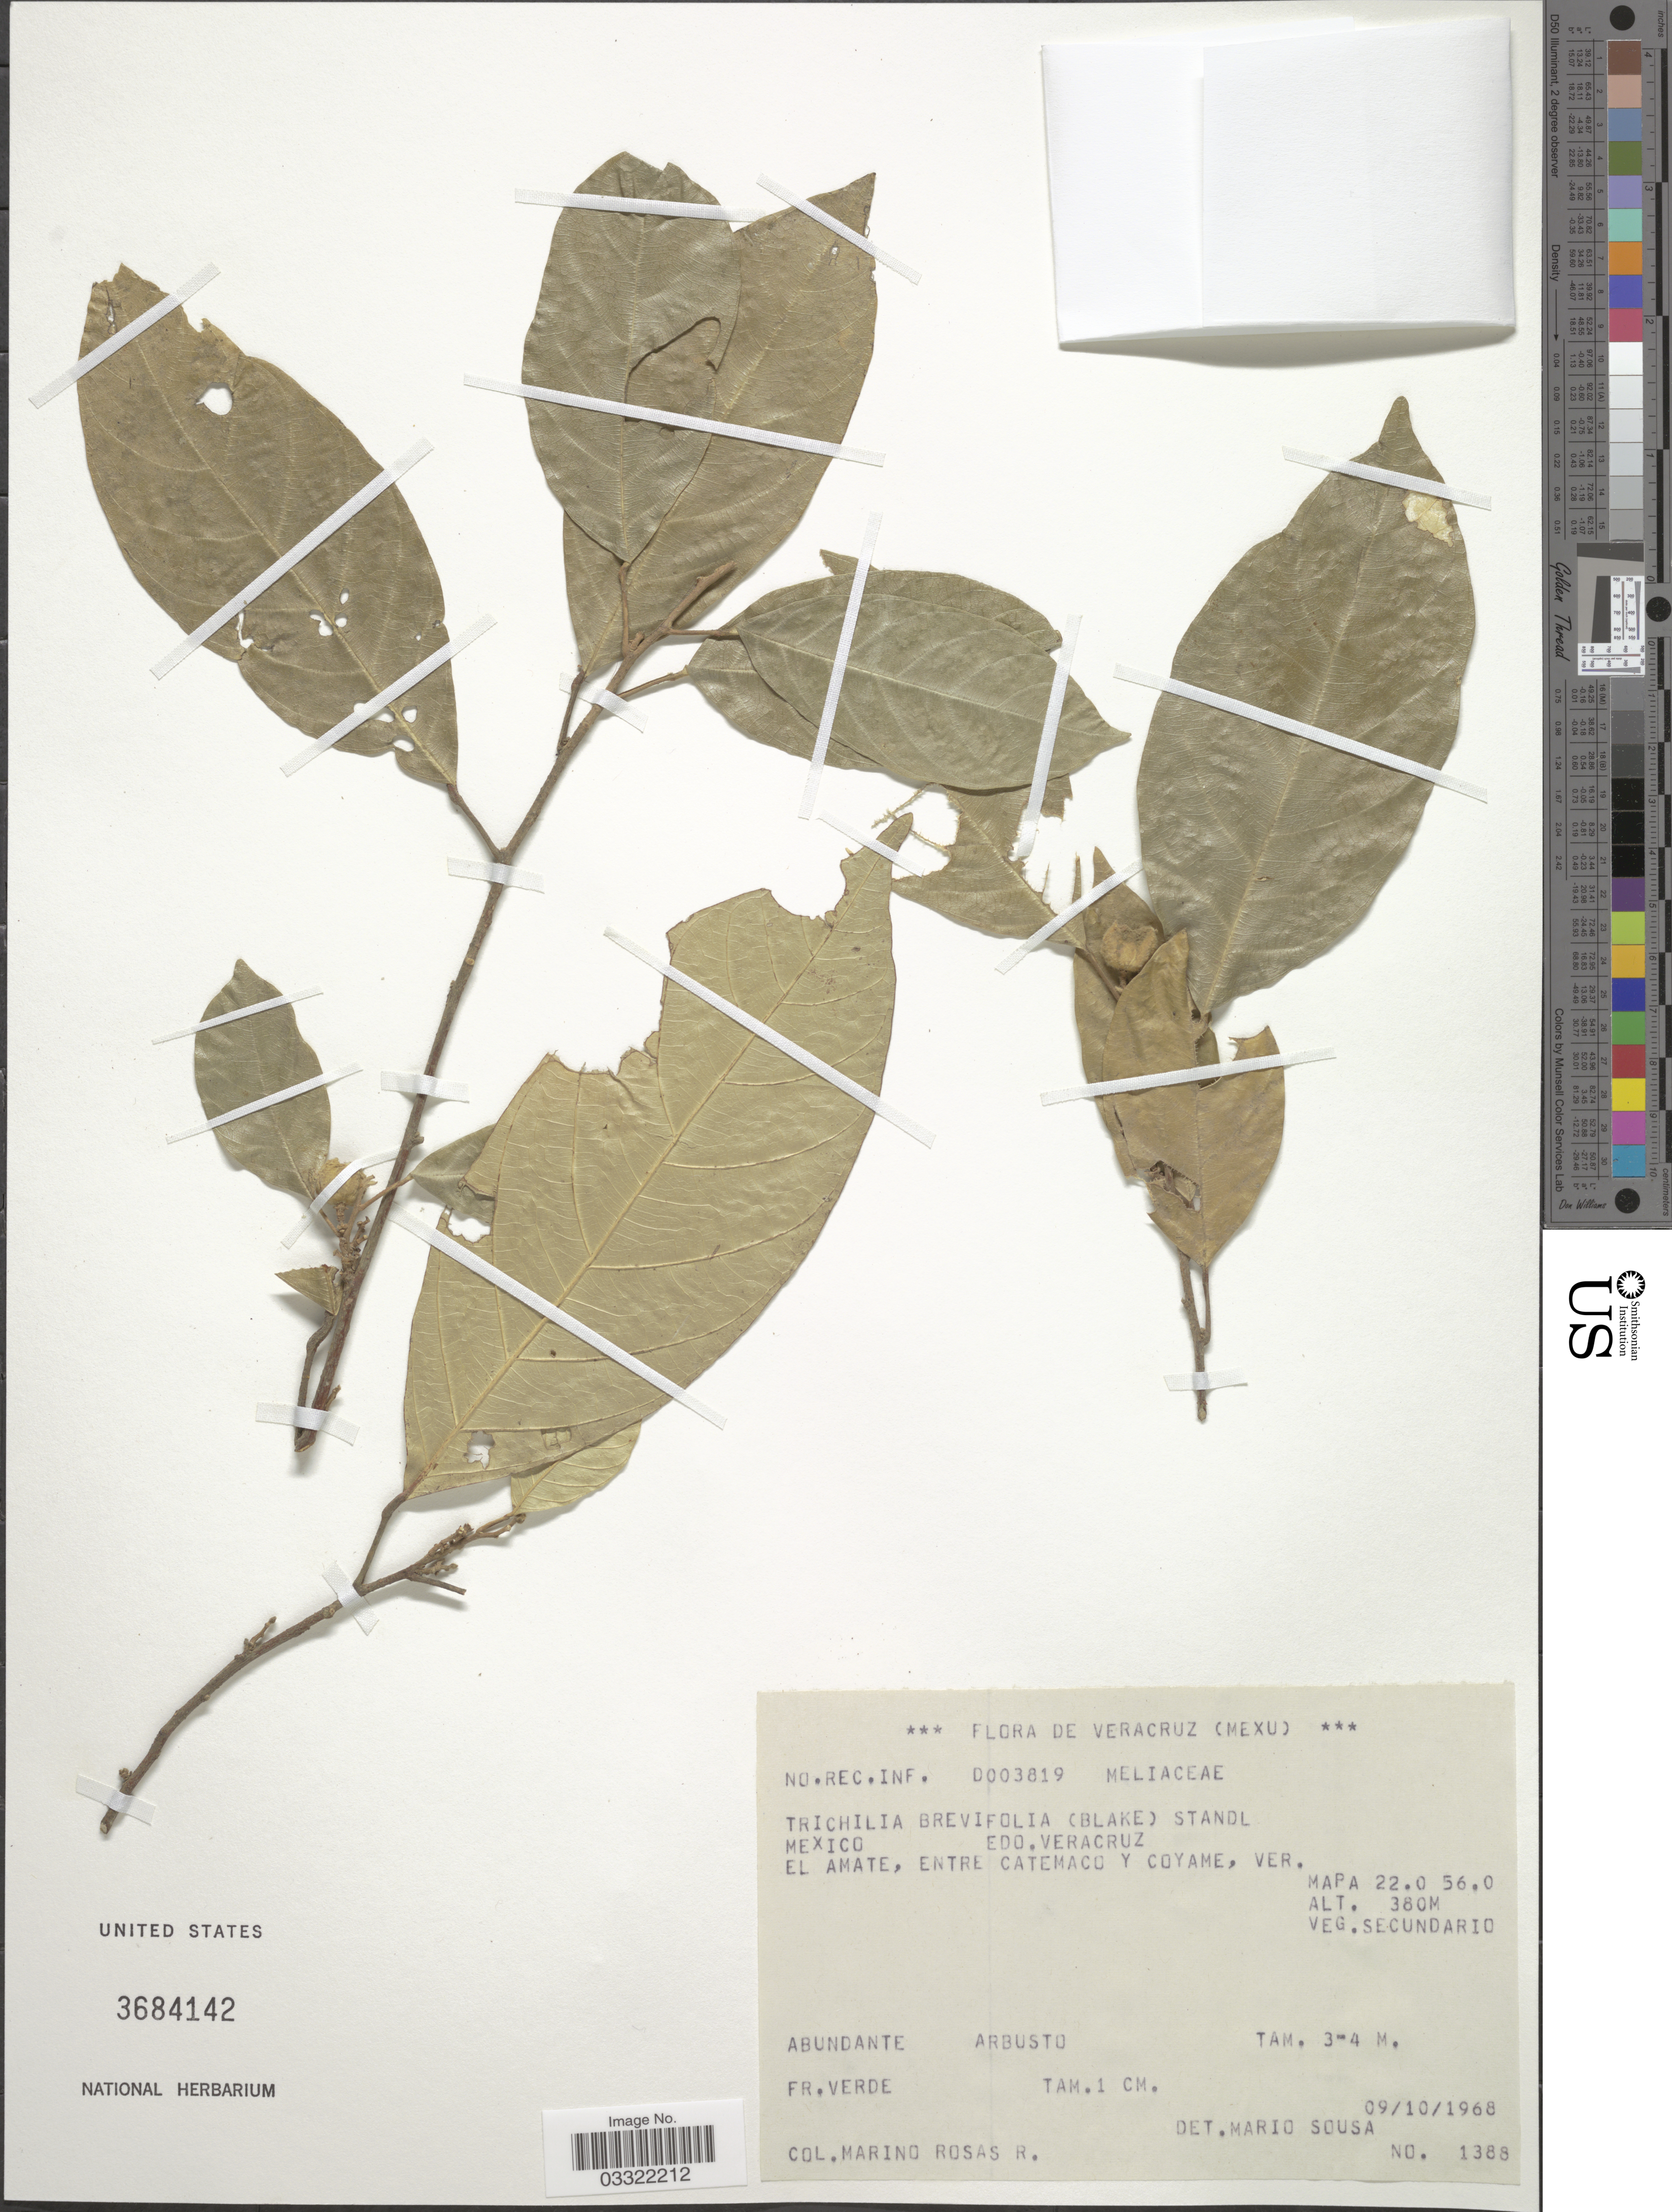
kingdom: Plantae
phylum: Tracheophyta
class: Magnoliopsida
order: Sapindales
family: Meliaceae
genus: Trichilia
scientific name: Trichilia breviflora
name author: S.F. Blake & Standl.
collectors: M. Rosas R.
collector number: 1388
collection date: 1968-10-09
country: Mexico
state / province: Veracruz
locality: Edo. Veracruz. El Amate, Entre Catemaco y Coyame, Ver. MAPA 22.0 56.0.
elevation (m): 380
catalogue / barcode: US 3684142